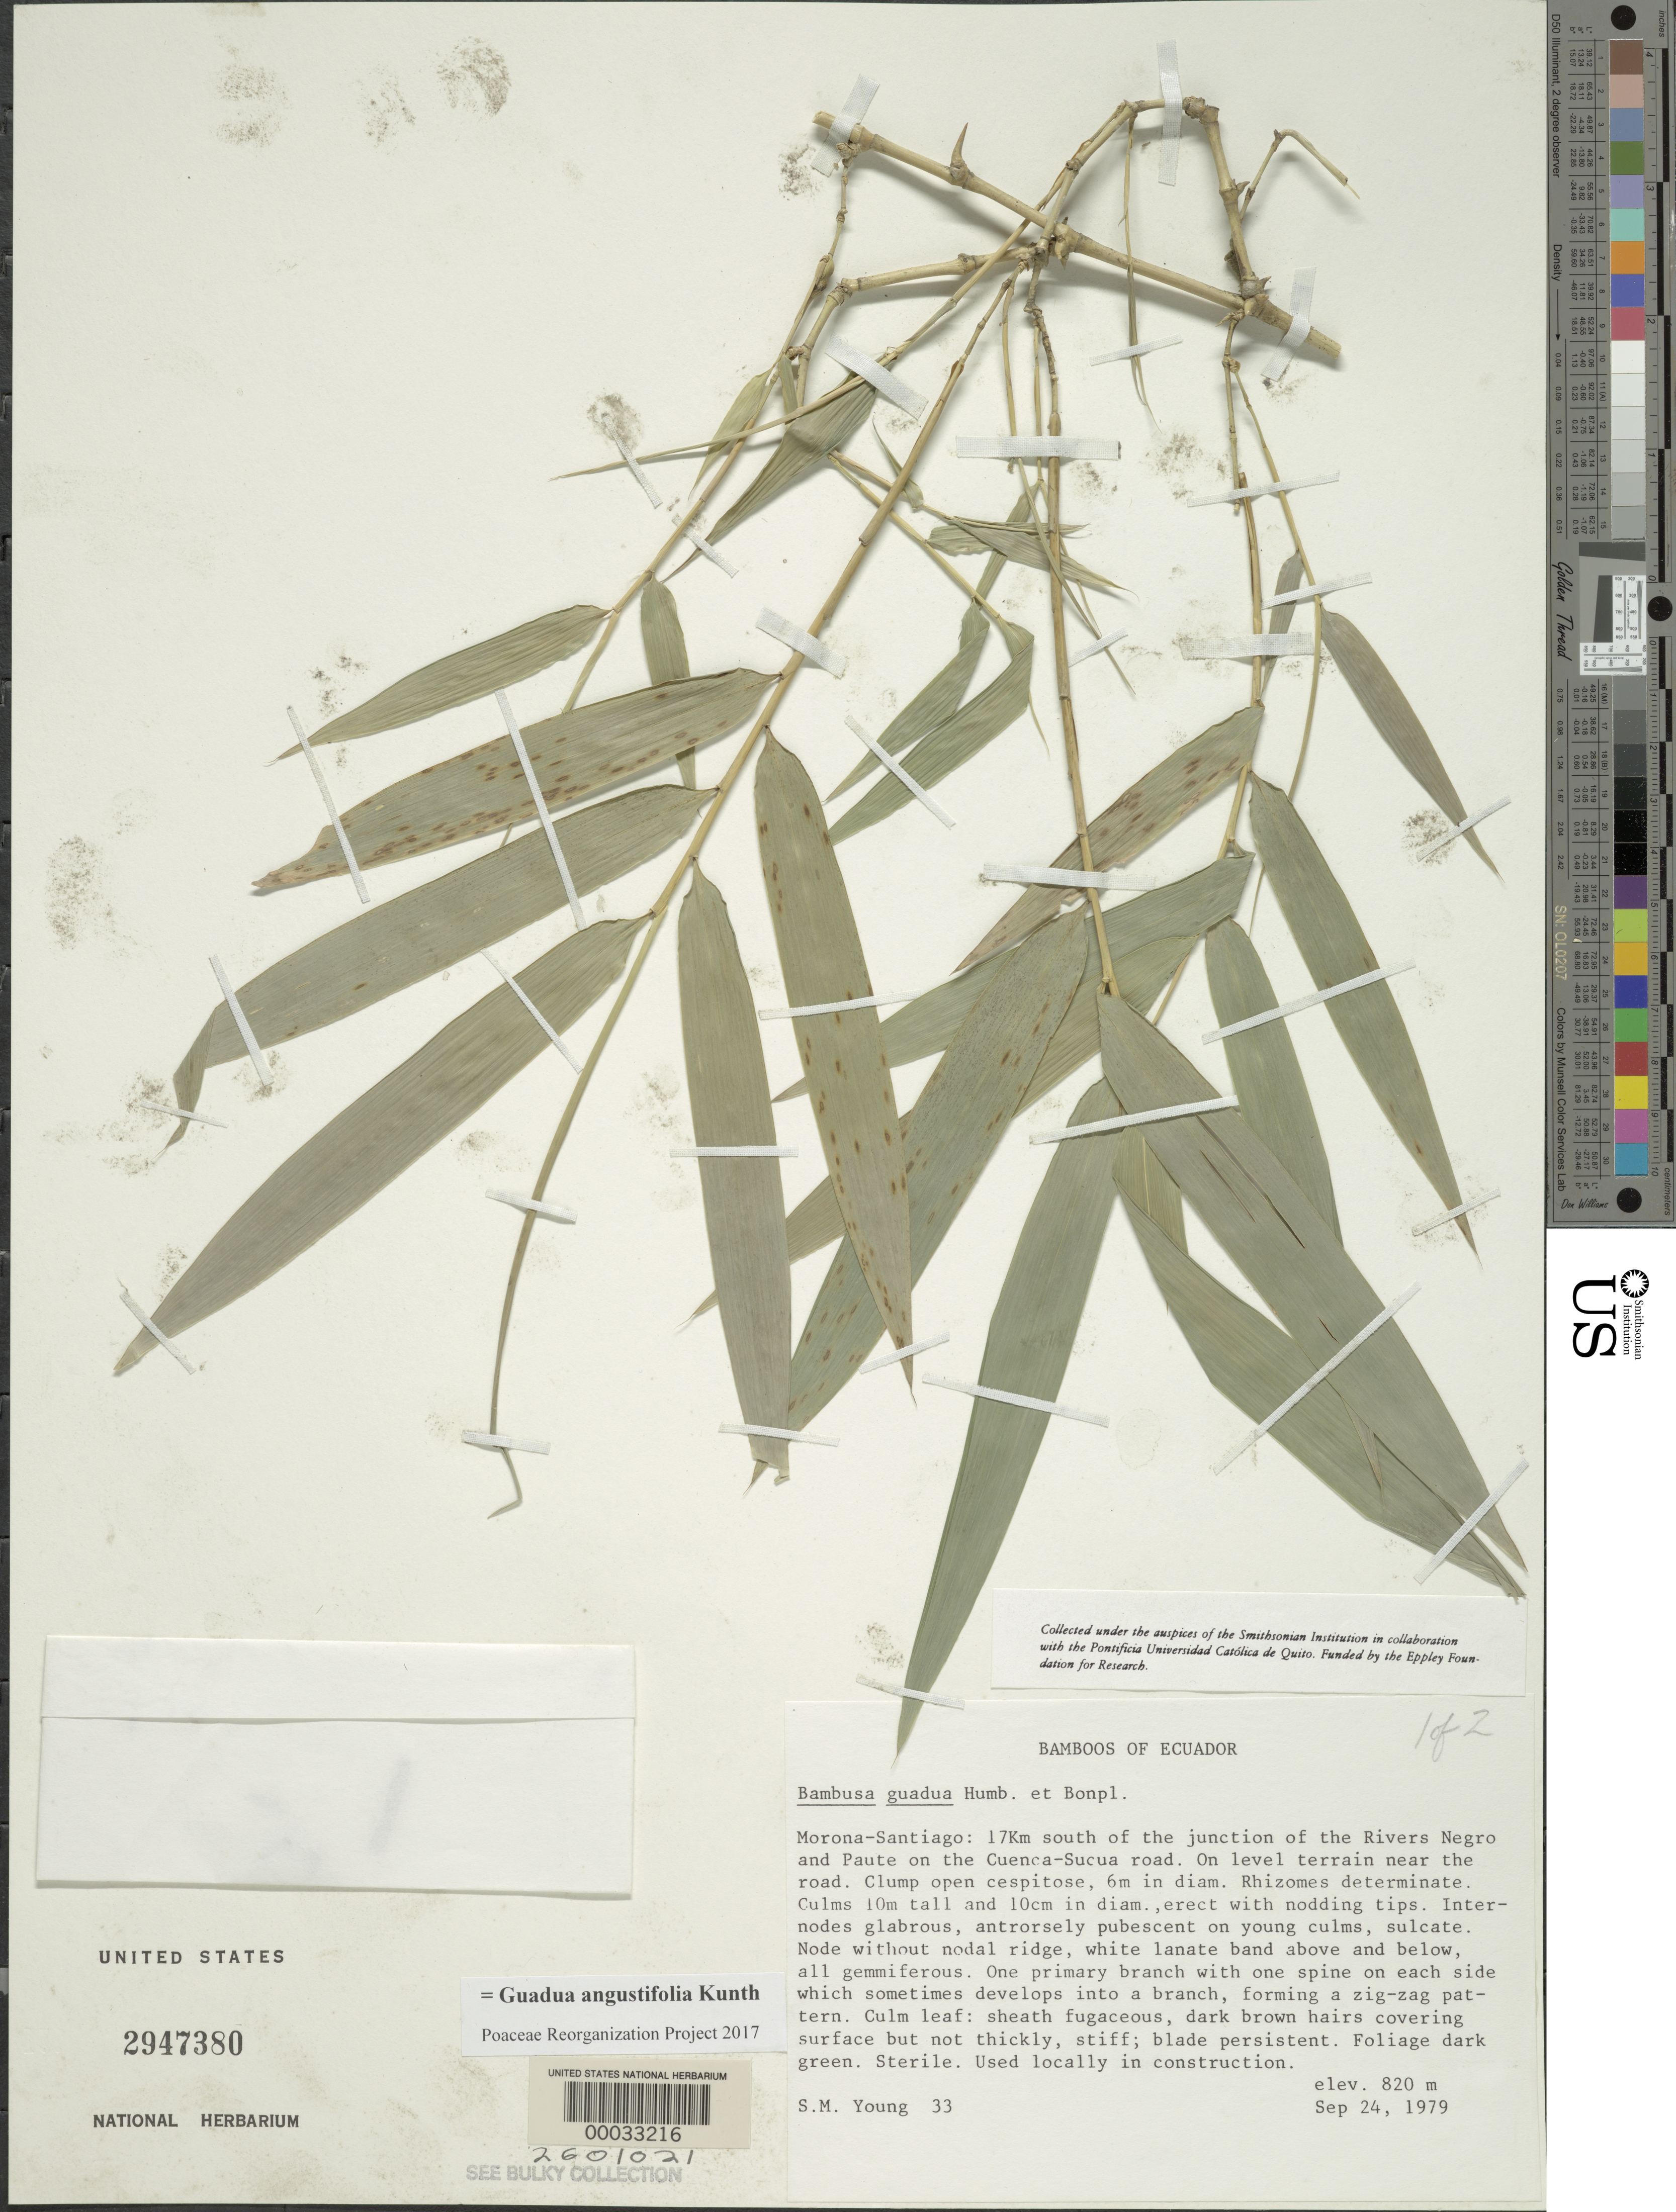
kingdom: Plantae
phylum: Tracheophyta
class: Liliopsida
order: Poales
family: Poaceae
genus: Guadua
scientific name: Guadua angustifolia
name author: Kunth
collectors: S. Young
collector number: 33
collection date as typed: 24 Sep 1979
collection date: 1979-09-24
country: Ecuador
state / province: Morona-Santiago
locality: Negro River, Paute River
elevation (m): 820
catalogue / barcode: US 2947380